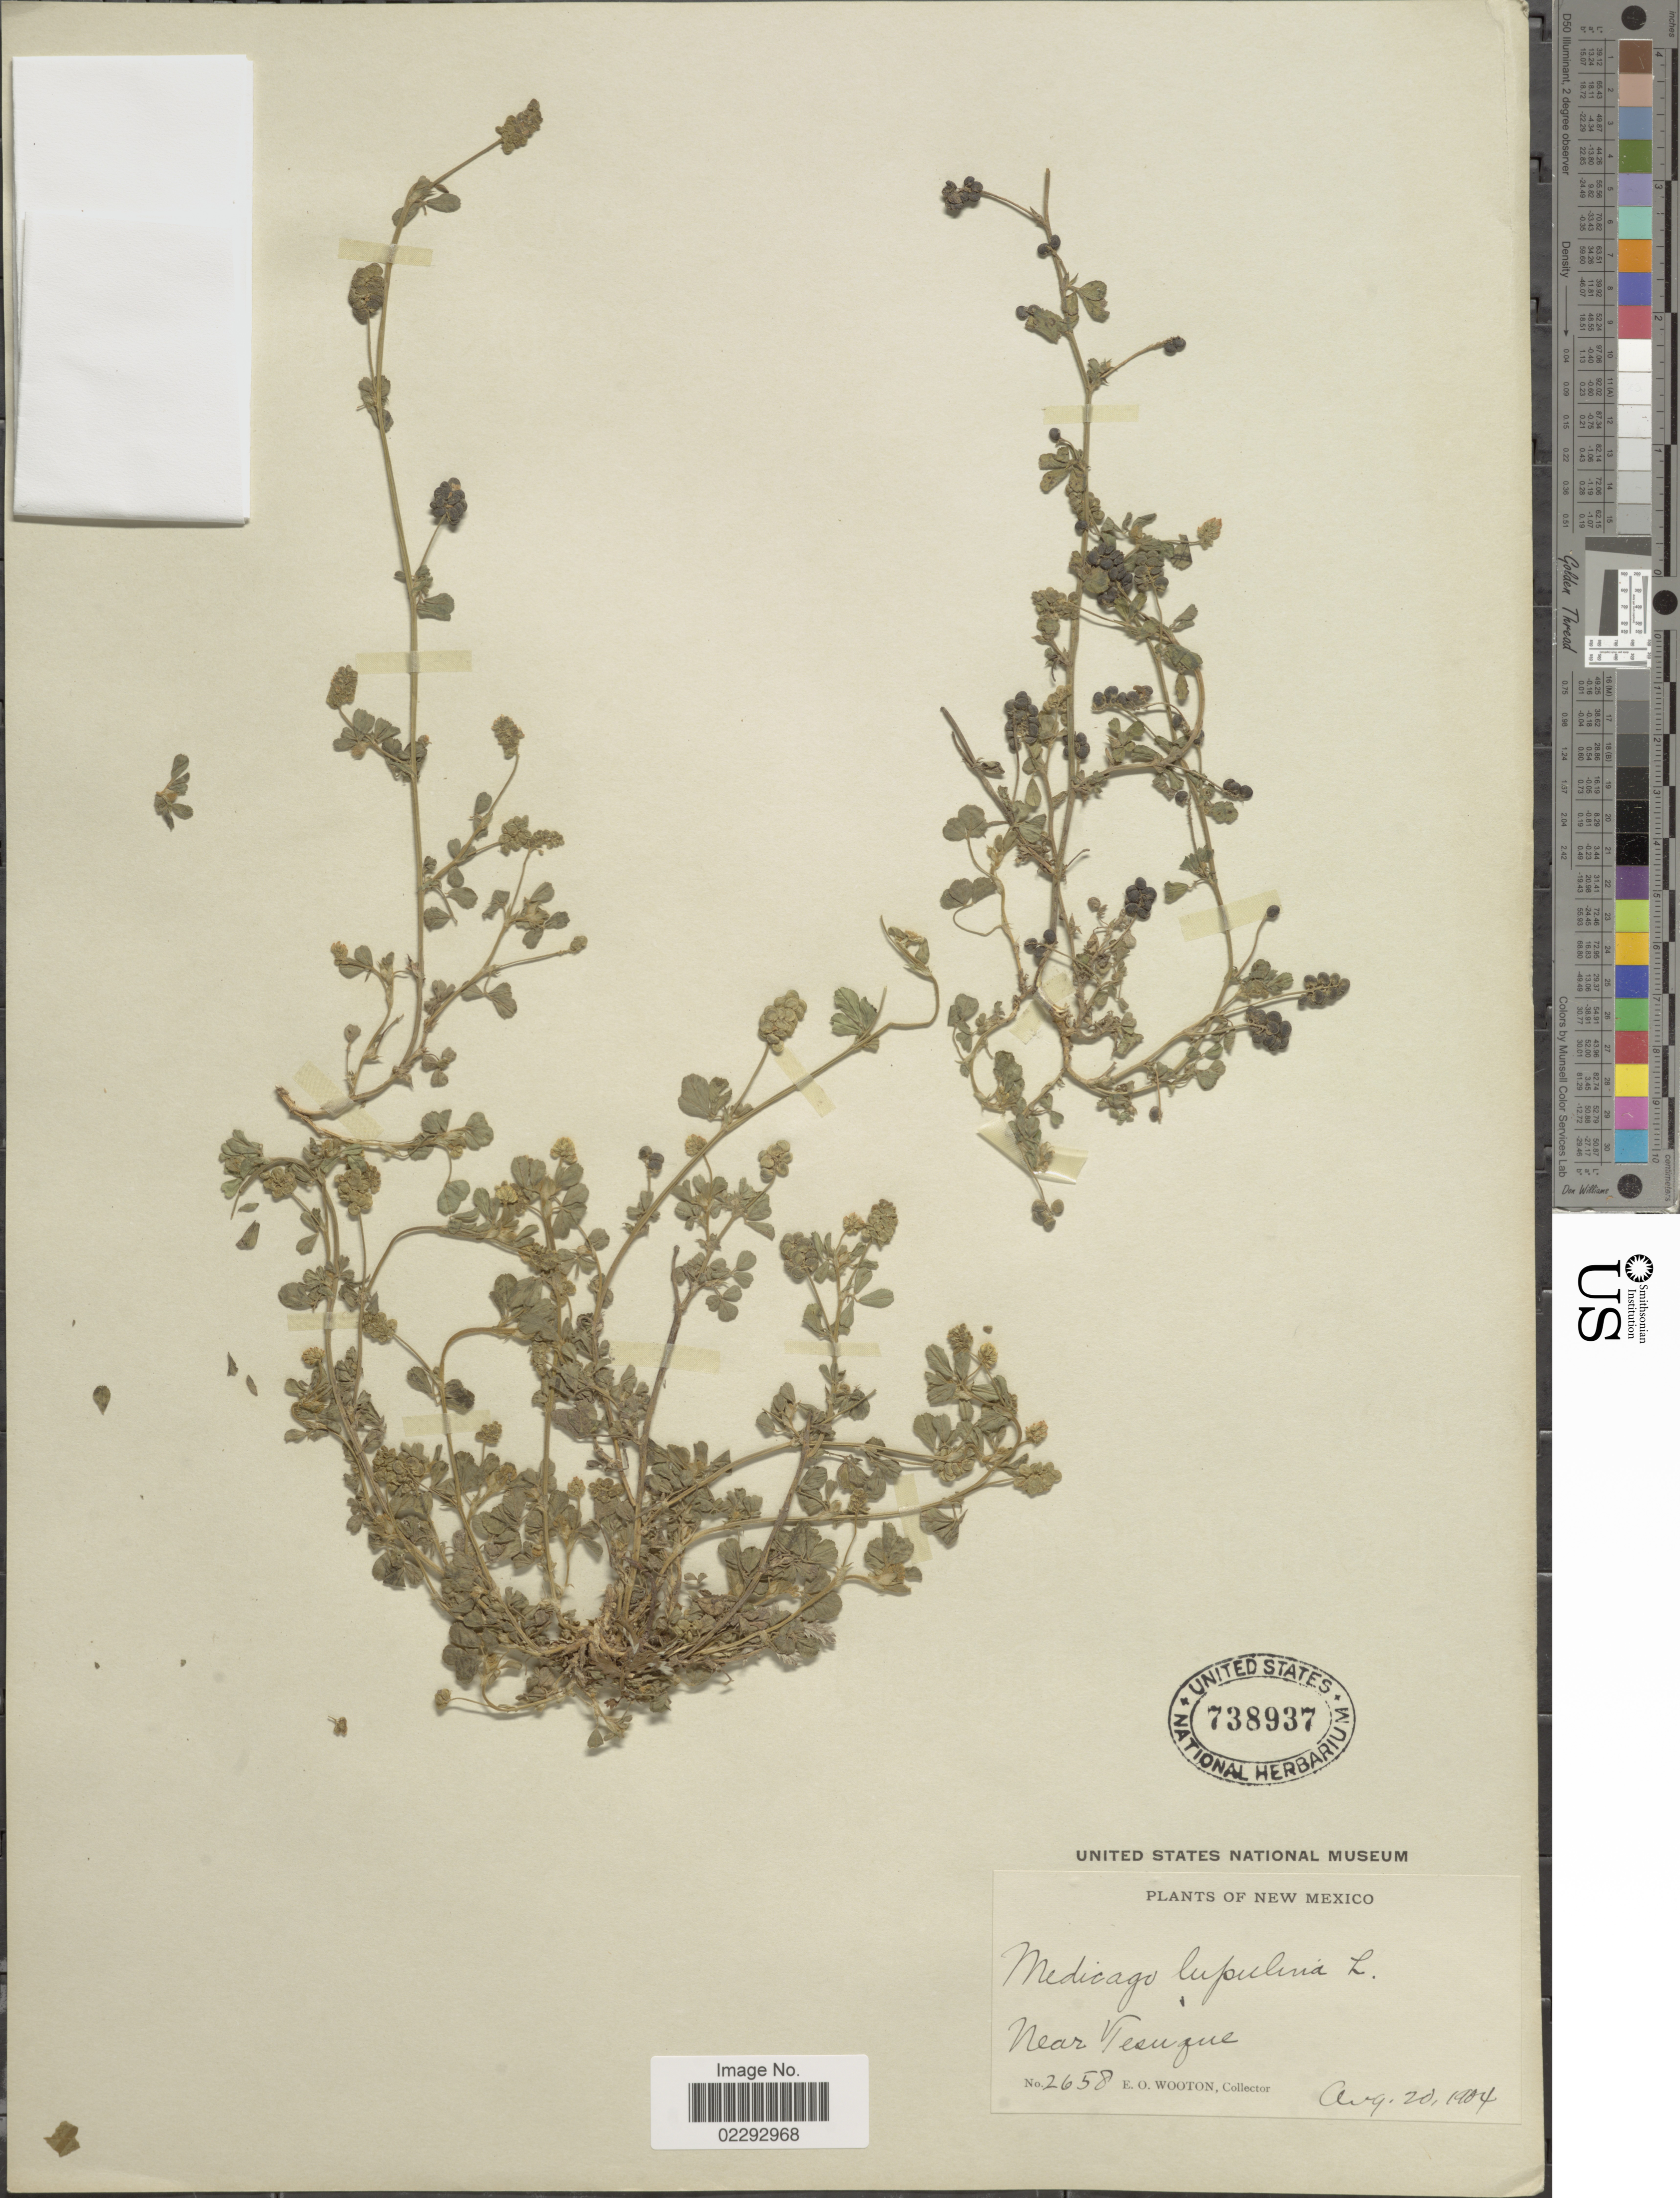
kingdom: Plantae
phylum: Tracheophyta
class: Magnoliopsida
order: Fabales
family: Fabaceae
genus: Medicago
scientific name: Medicago lupulina var. lupulina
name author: L.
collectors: E. O. Wooton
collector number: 2658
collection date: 1904-08-20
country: United States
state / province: New Mexico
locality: Near Tesuque.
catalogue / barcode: US 738937